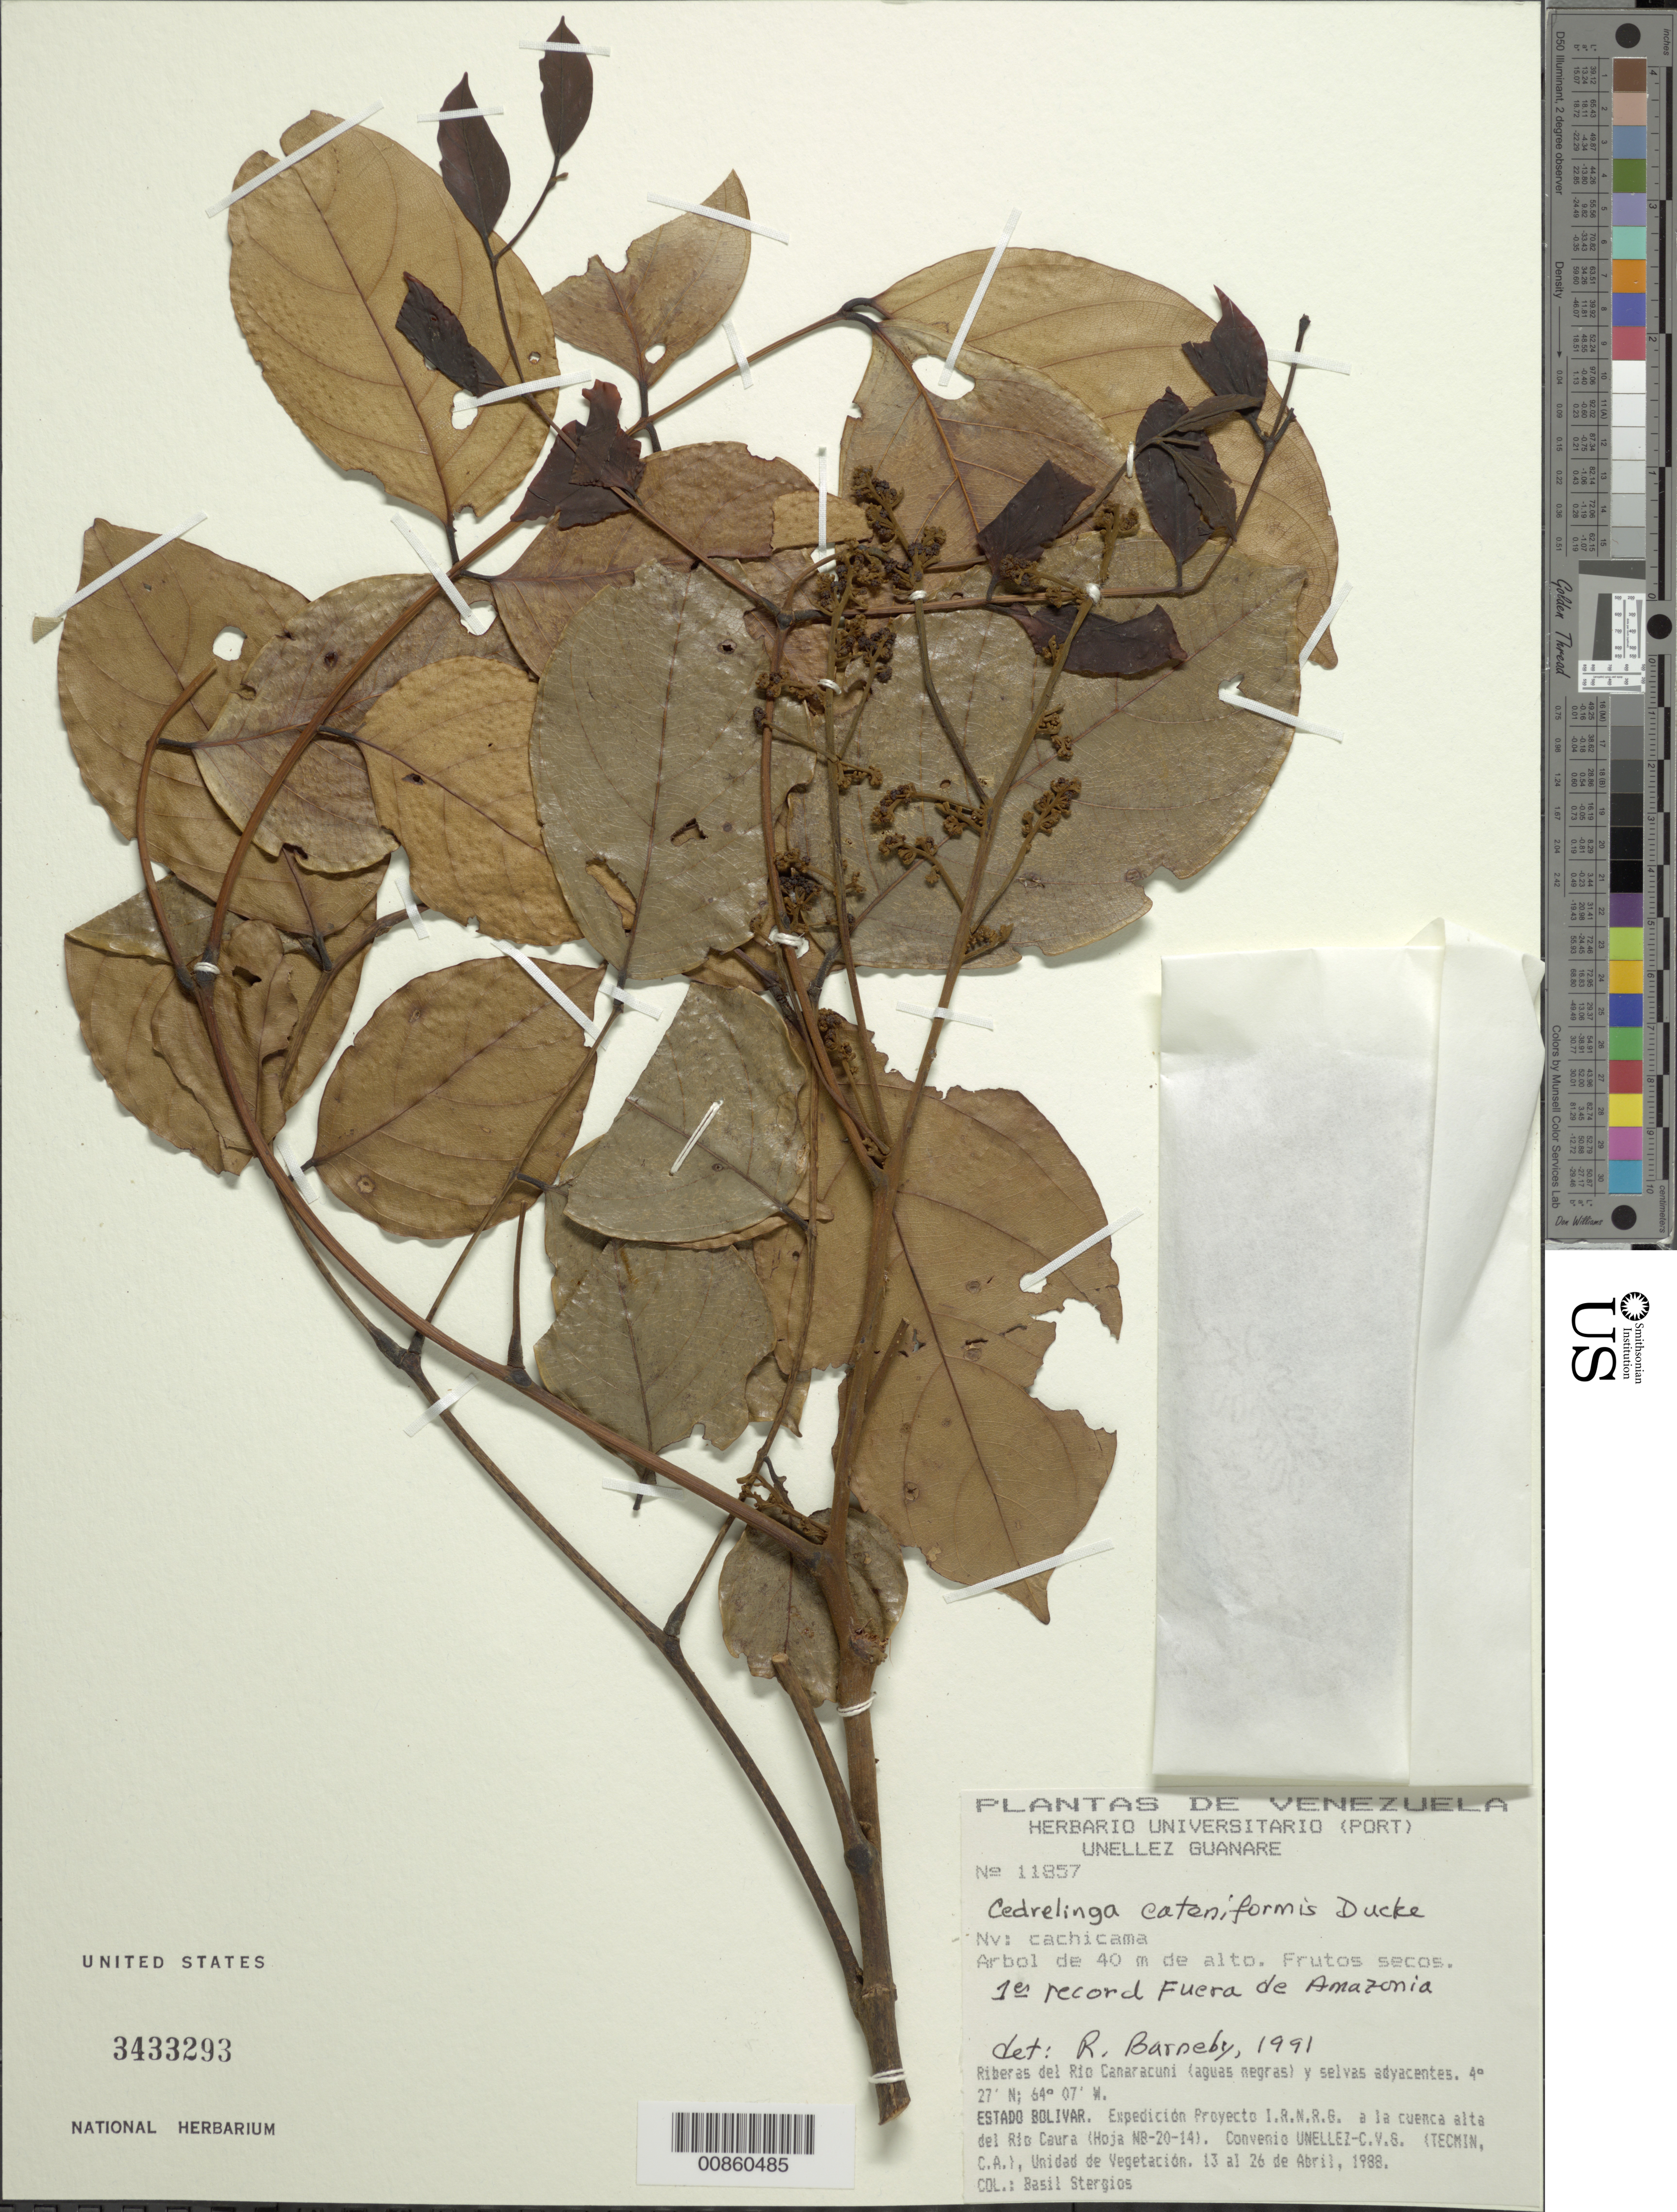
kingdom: Plantae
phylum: Tracheophyta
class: Magnoliopsida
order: Fabales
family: Fabaceae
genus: Cedrelinga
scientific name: Cedrelinga catenaeformis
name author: (Ducke) Ducke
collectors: B. G. Stergios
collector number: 11857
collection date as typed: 13-Apr-88 to 26-Apr-88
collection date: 1988-04-13/1988-04-26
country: Venezuela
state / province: Bolívar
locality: Río Canaracuni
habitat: Riberas del río (aguas negras) y selvas adyacentes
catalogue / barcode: US 3433293